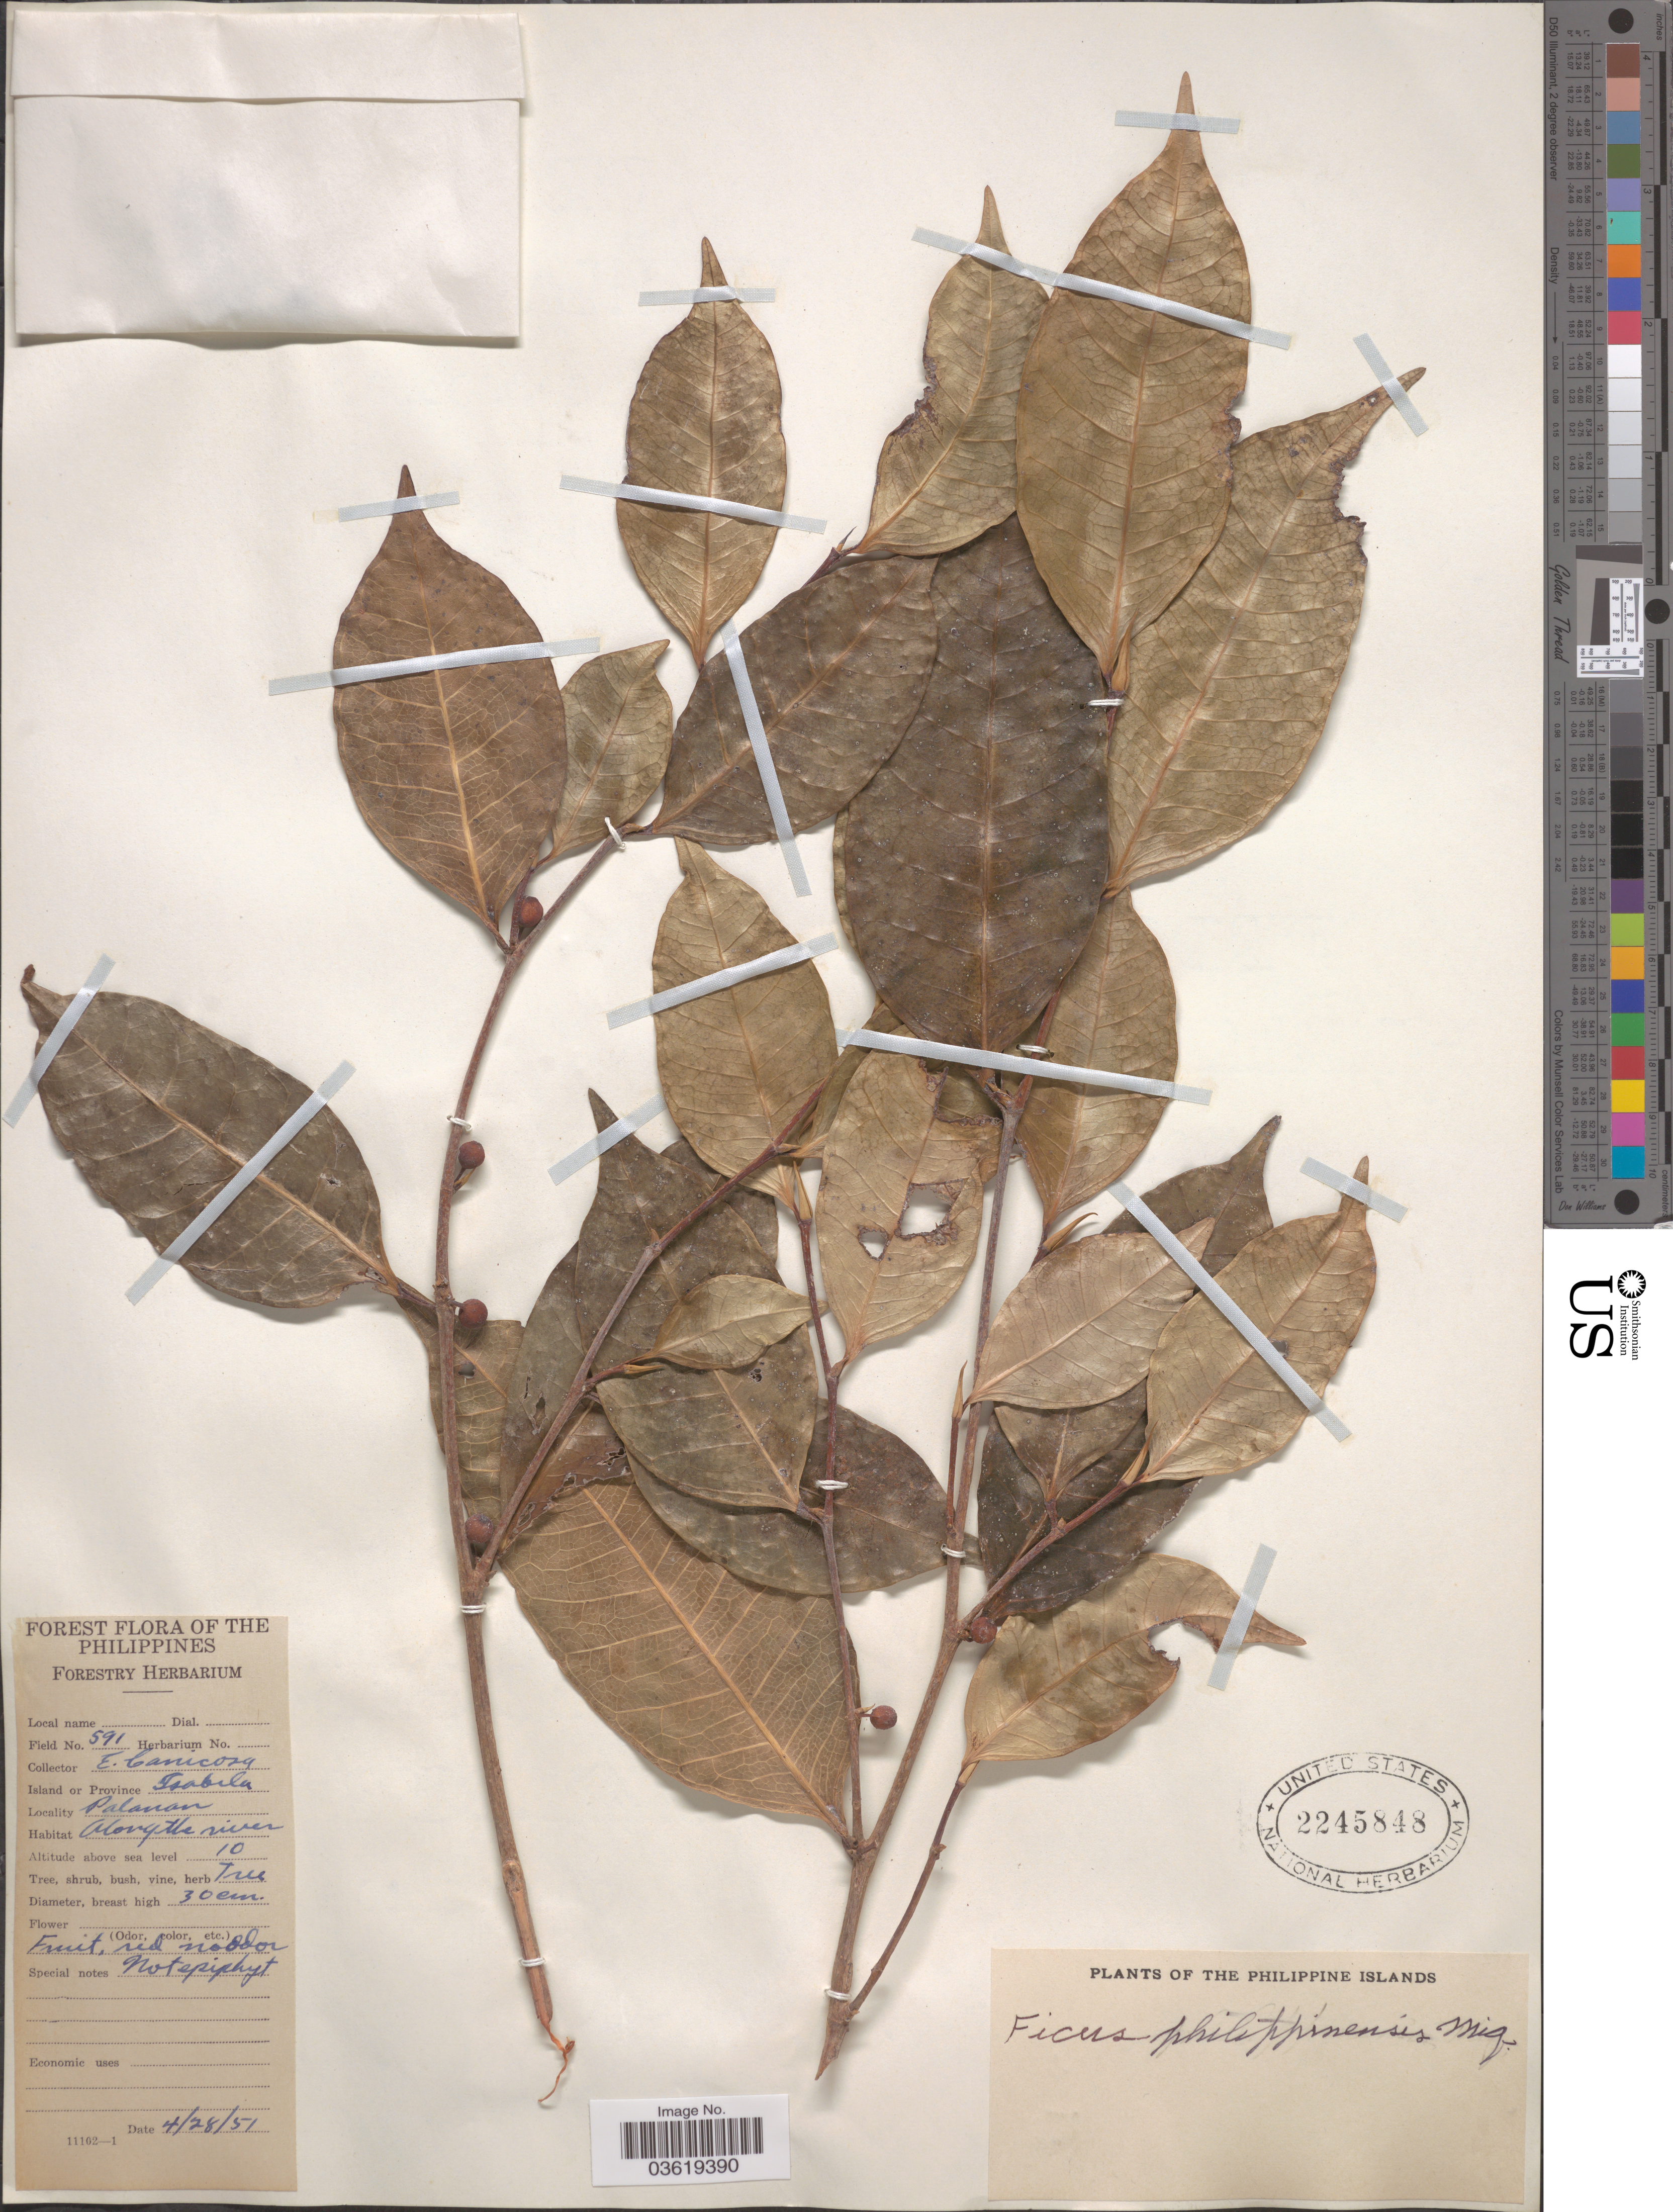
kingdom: Plantae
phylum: Tracheophyta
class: Magnoliopsida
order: Rosales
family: Moraceae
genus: Ficus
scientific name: Ficus philippinensis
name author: Miq.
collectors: E. Canicosa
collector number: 591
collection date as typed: Transcribed d/m/y: 28/4/51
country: Philippines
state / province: Mimaropa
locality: Island or Province Isabela, Palawan. Along the river.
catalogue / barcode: US 2245848